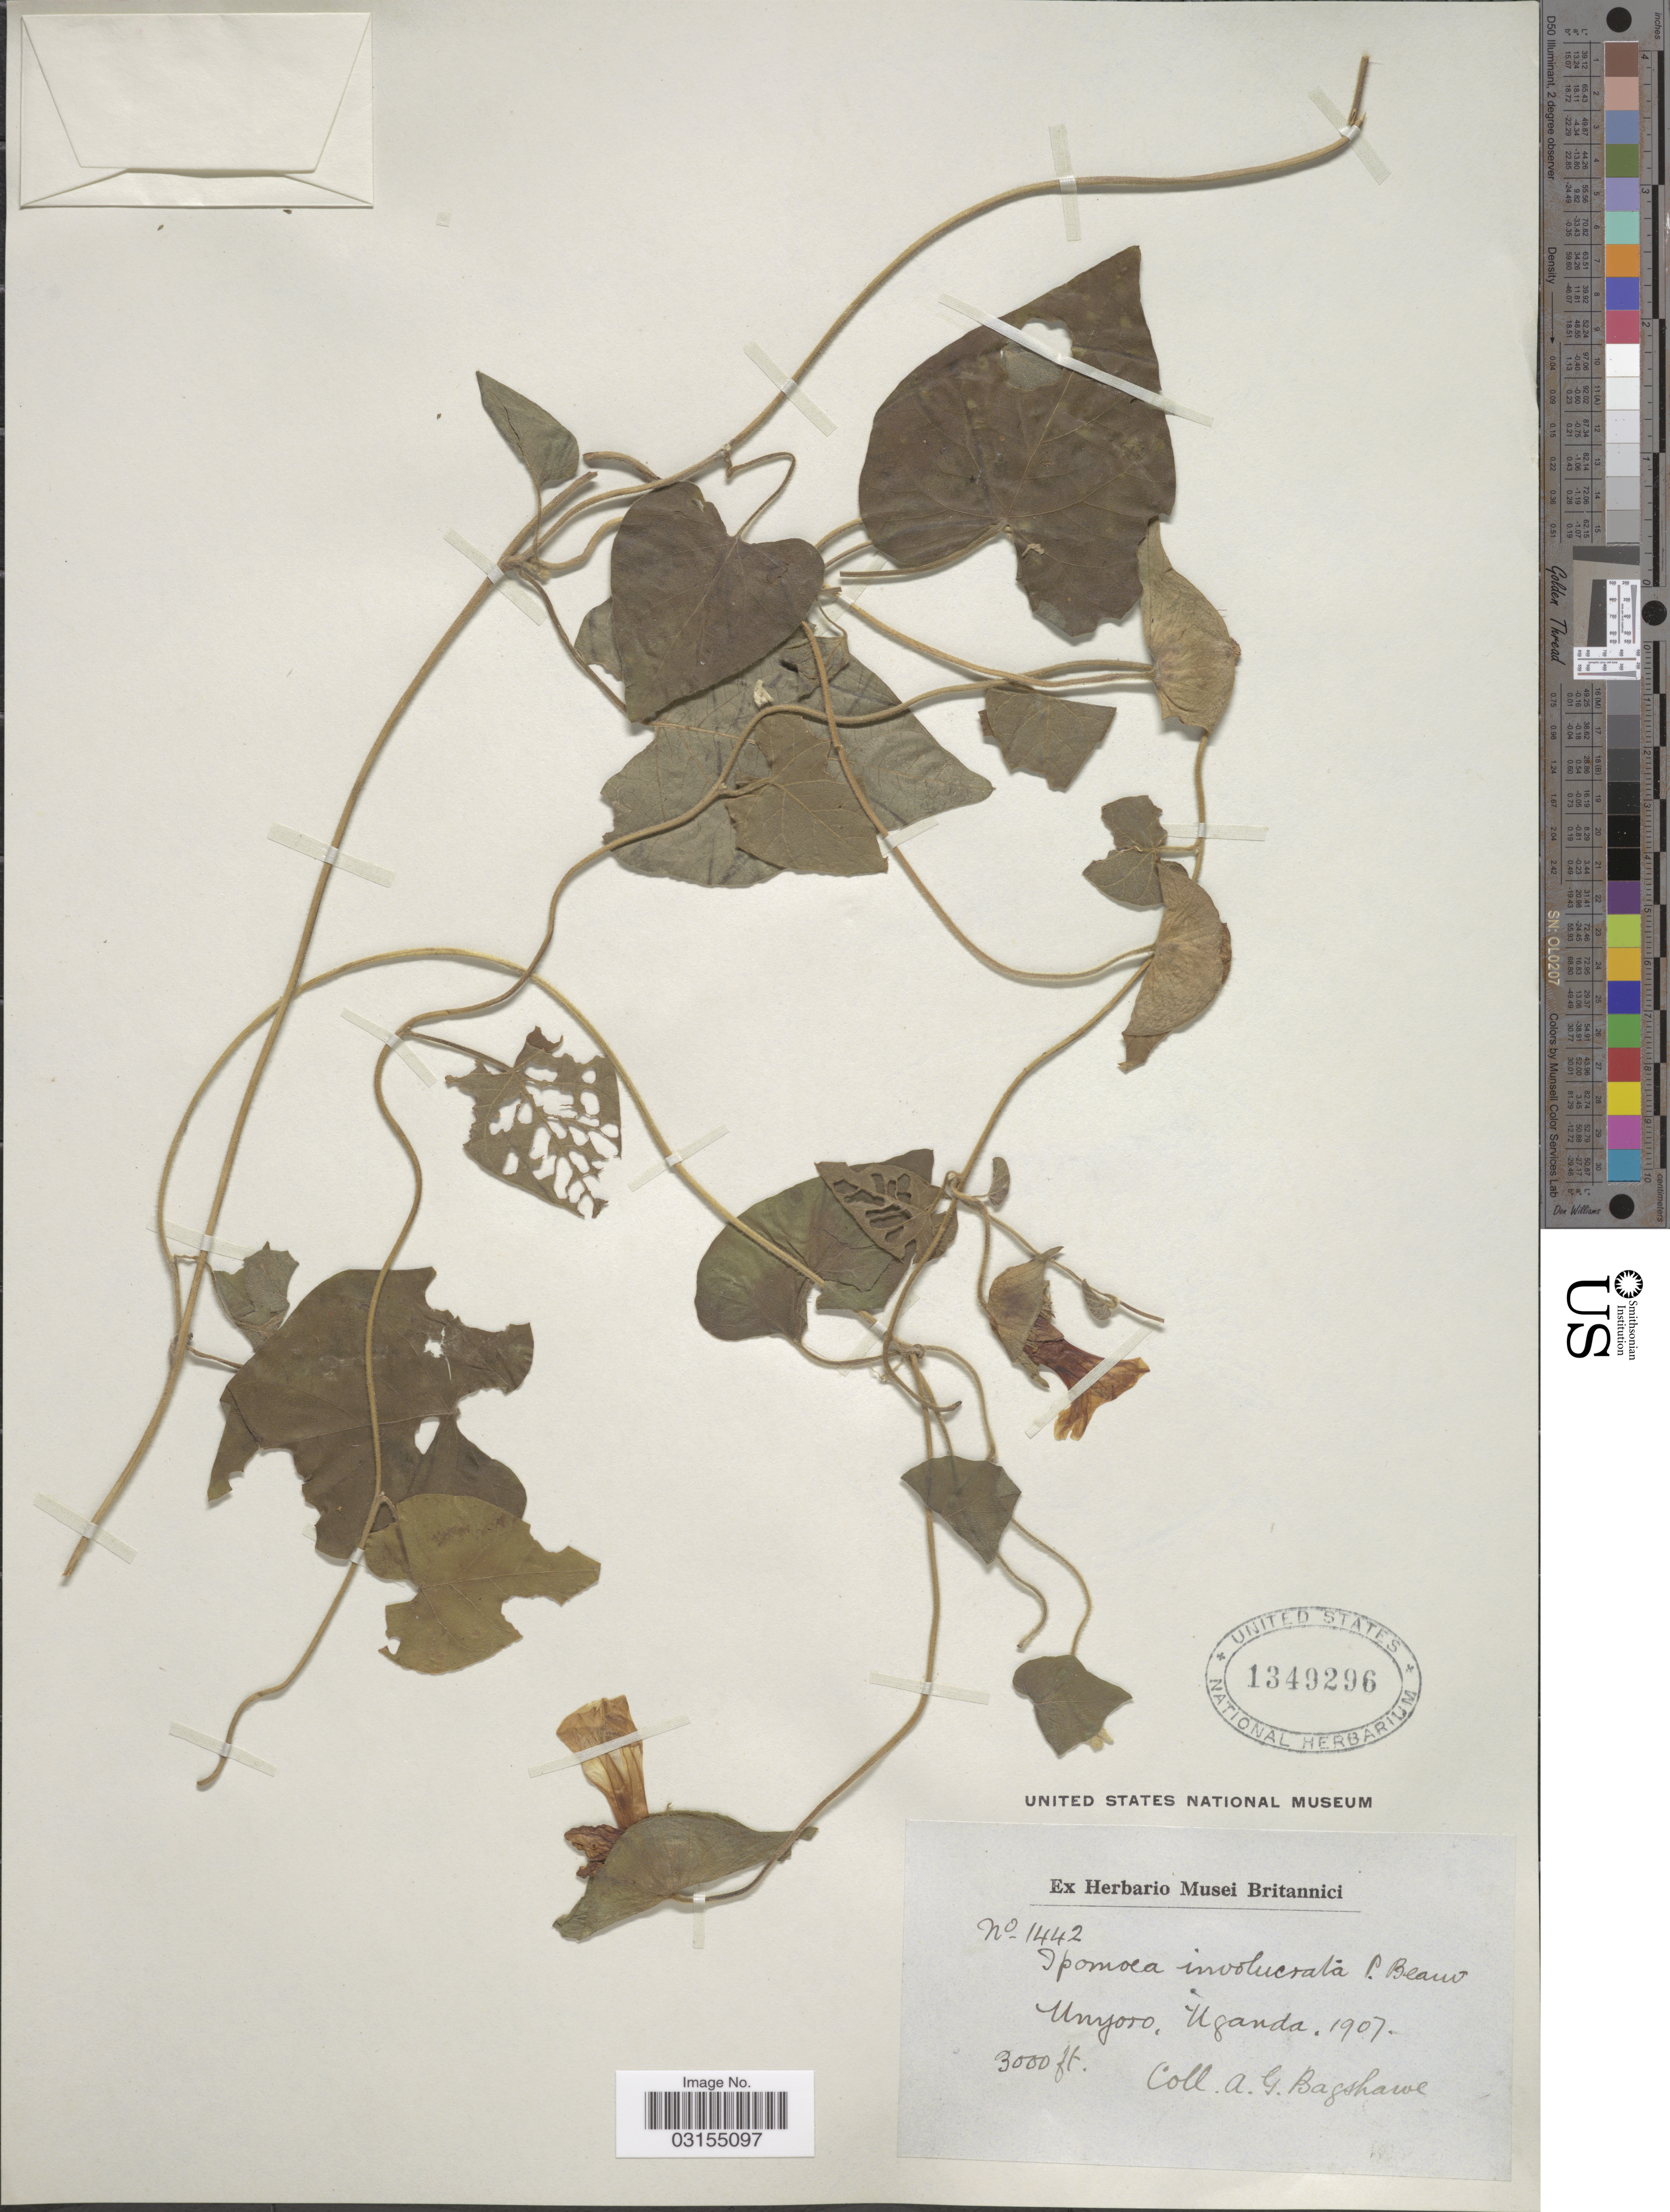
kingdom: Plantae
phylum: Tracheophyta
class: Magnoliopsida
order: Solanales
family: Convolvulaceae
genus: Ipomoea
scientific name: Ipomoea involucrata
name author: P. Beauv.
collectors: A. Bagshawe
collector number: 1442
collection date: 1907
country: Uganda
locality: Unyoro.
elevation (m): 914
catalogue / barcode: US 1349296